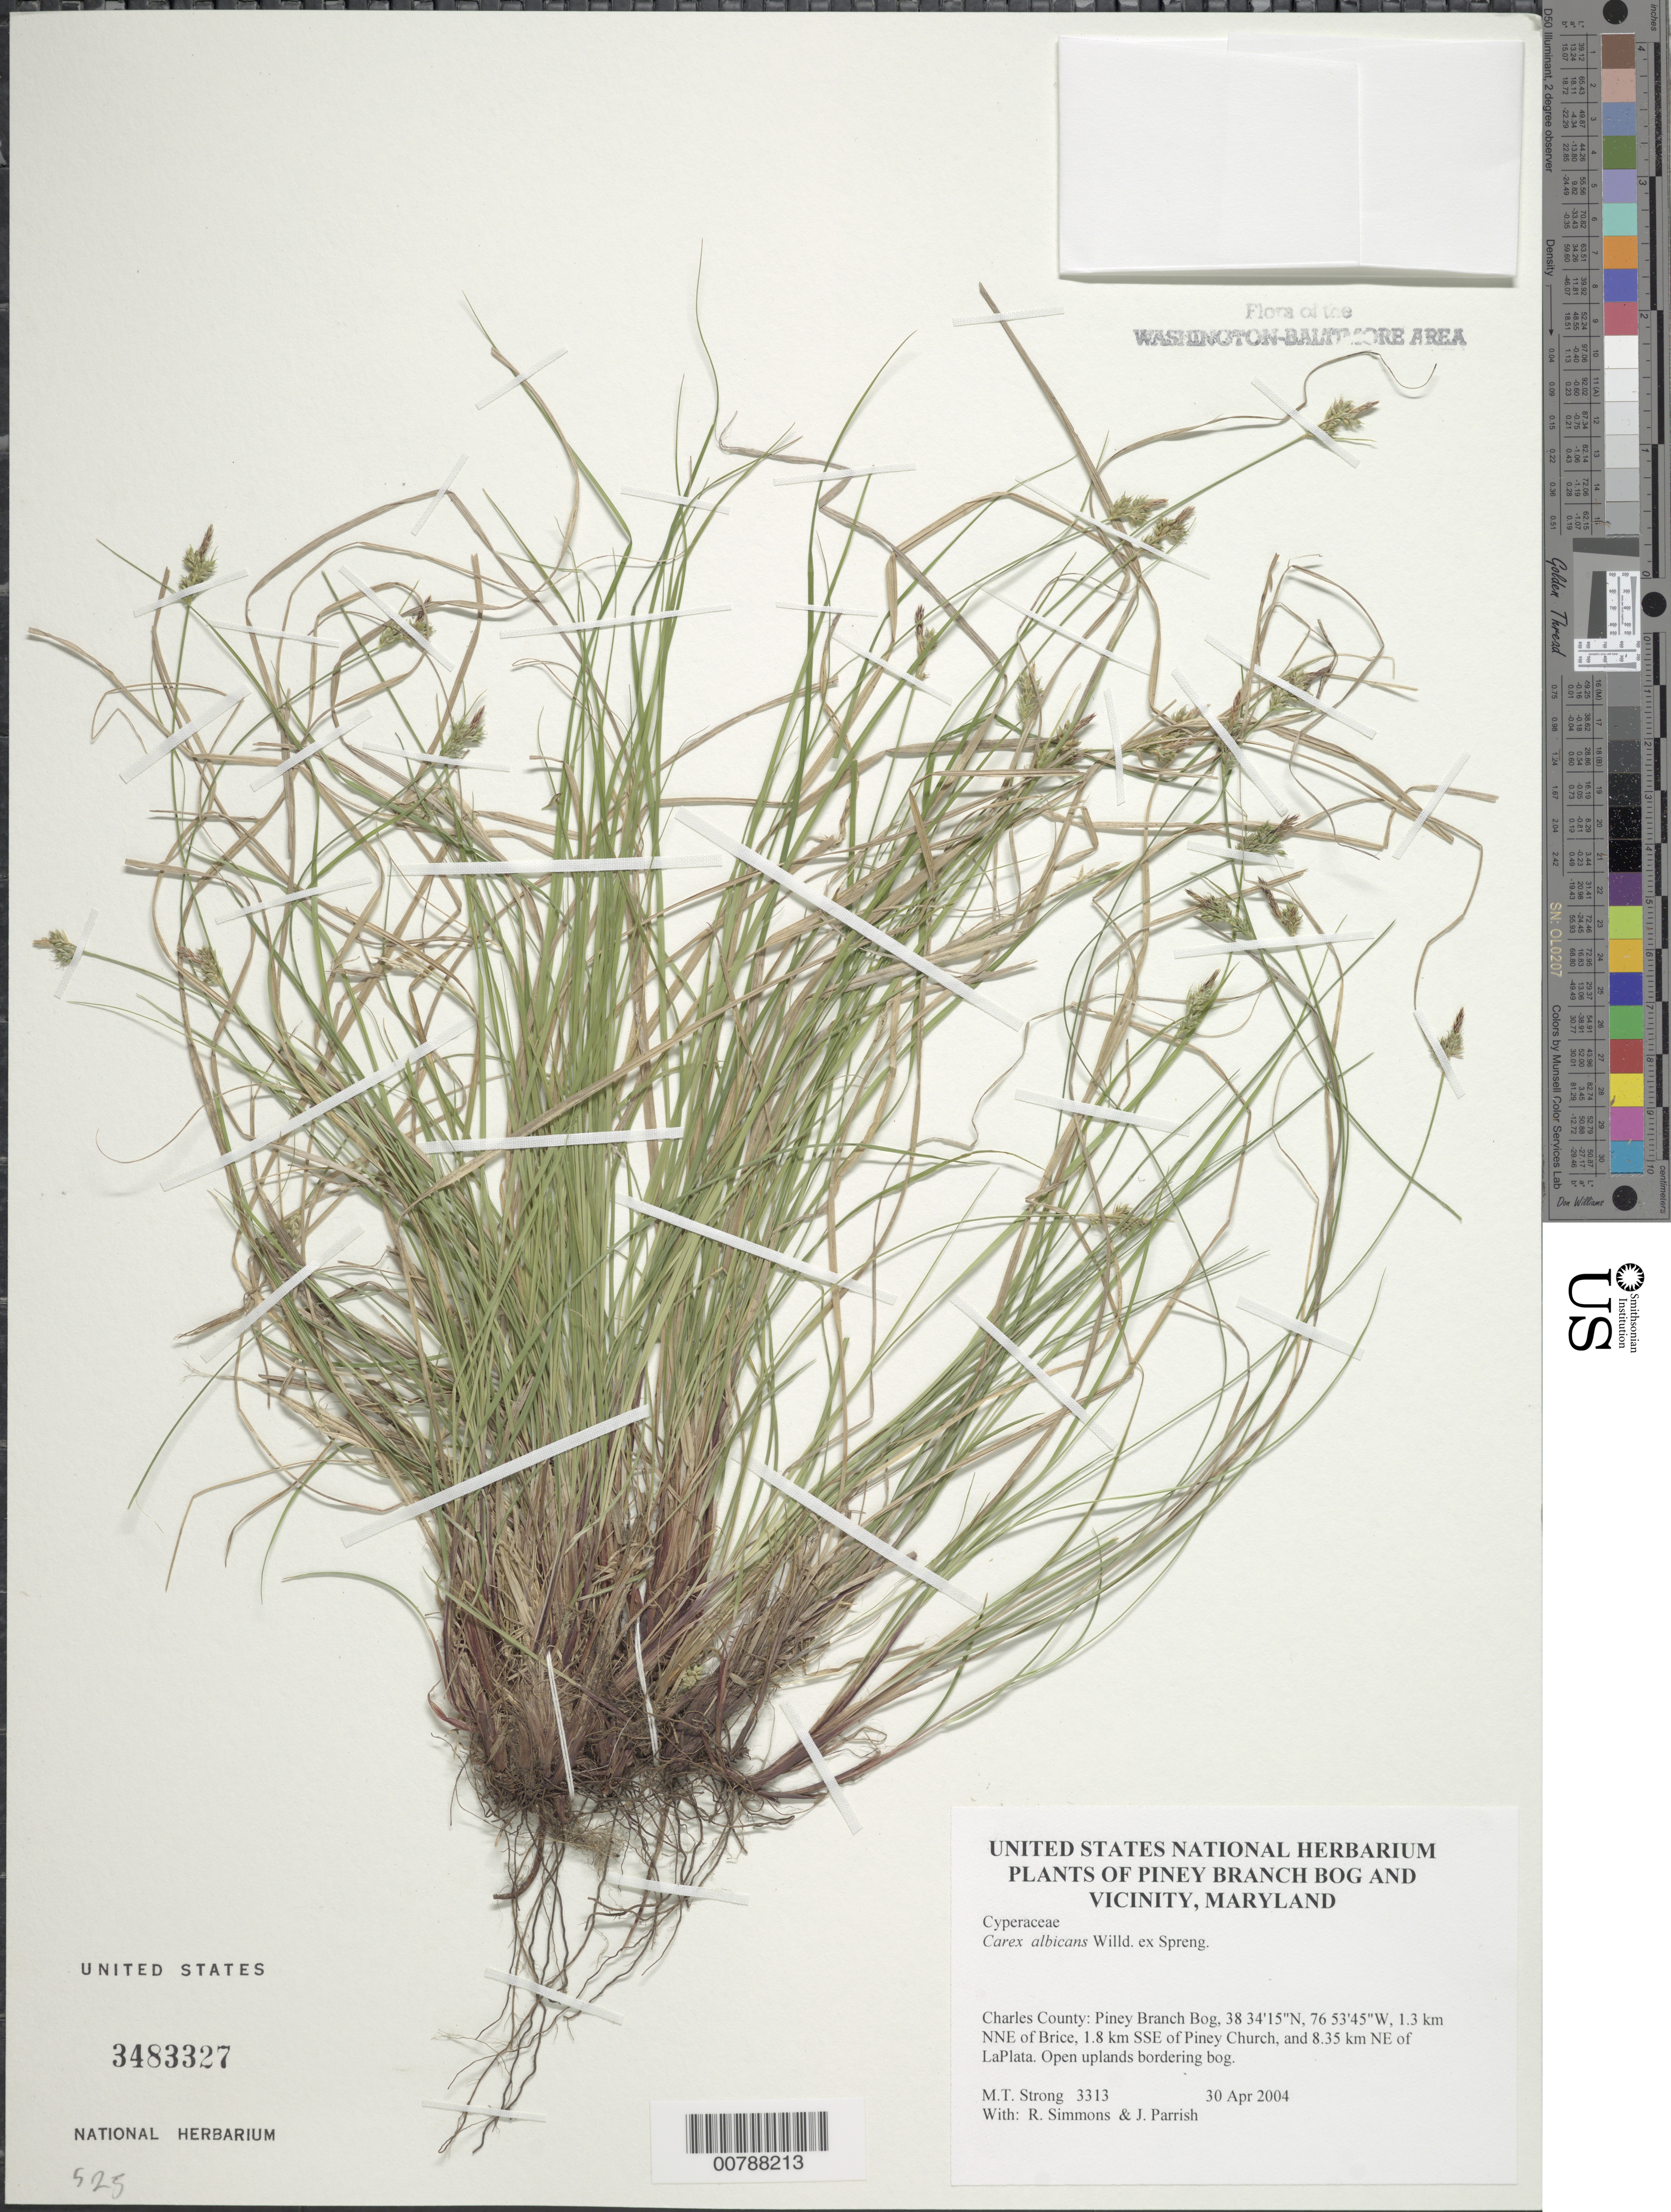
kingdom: Plantae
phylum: Tracheophyta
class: Liliopsida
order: Poales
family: Cyperaceae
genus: Carex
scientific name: Carex albicans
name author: Willd. ex Spreng.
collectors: M. T. Strong, R. B. Simmons & J. Parrish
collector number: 3313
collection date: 2004-04-30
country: United States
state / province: Maryland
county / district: Charles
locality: Piney Branch Bog, 1.3 km NNE of Brice, 1.8 km SSE of Piney Church, and 8.35 km NE of LaPlata.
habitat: Open uplands bordering bog.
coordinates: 38 34 15 N, 76 53 45 W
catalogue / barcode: US 3483327